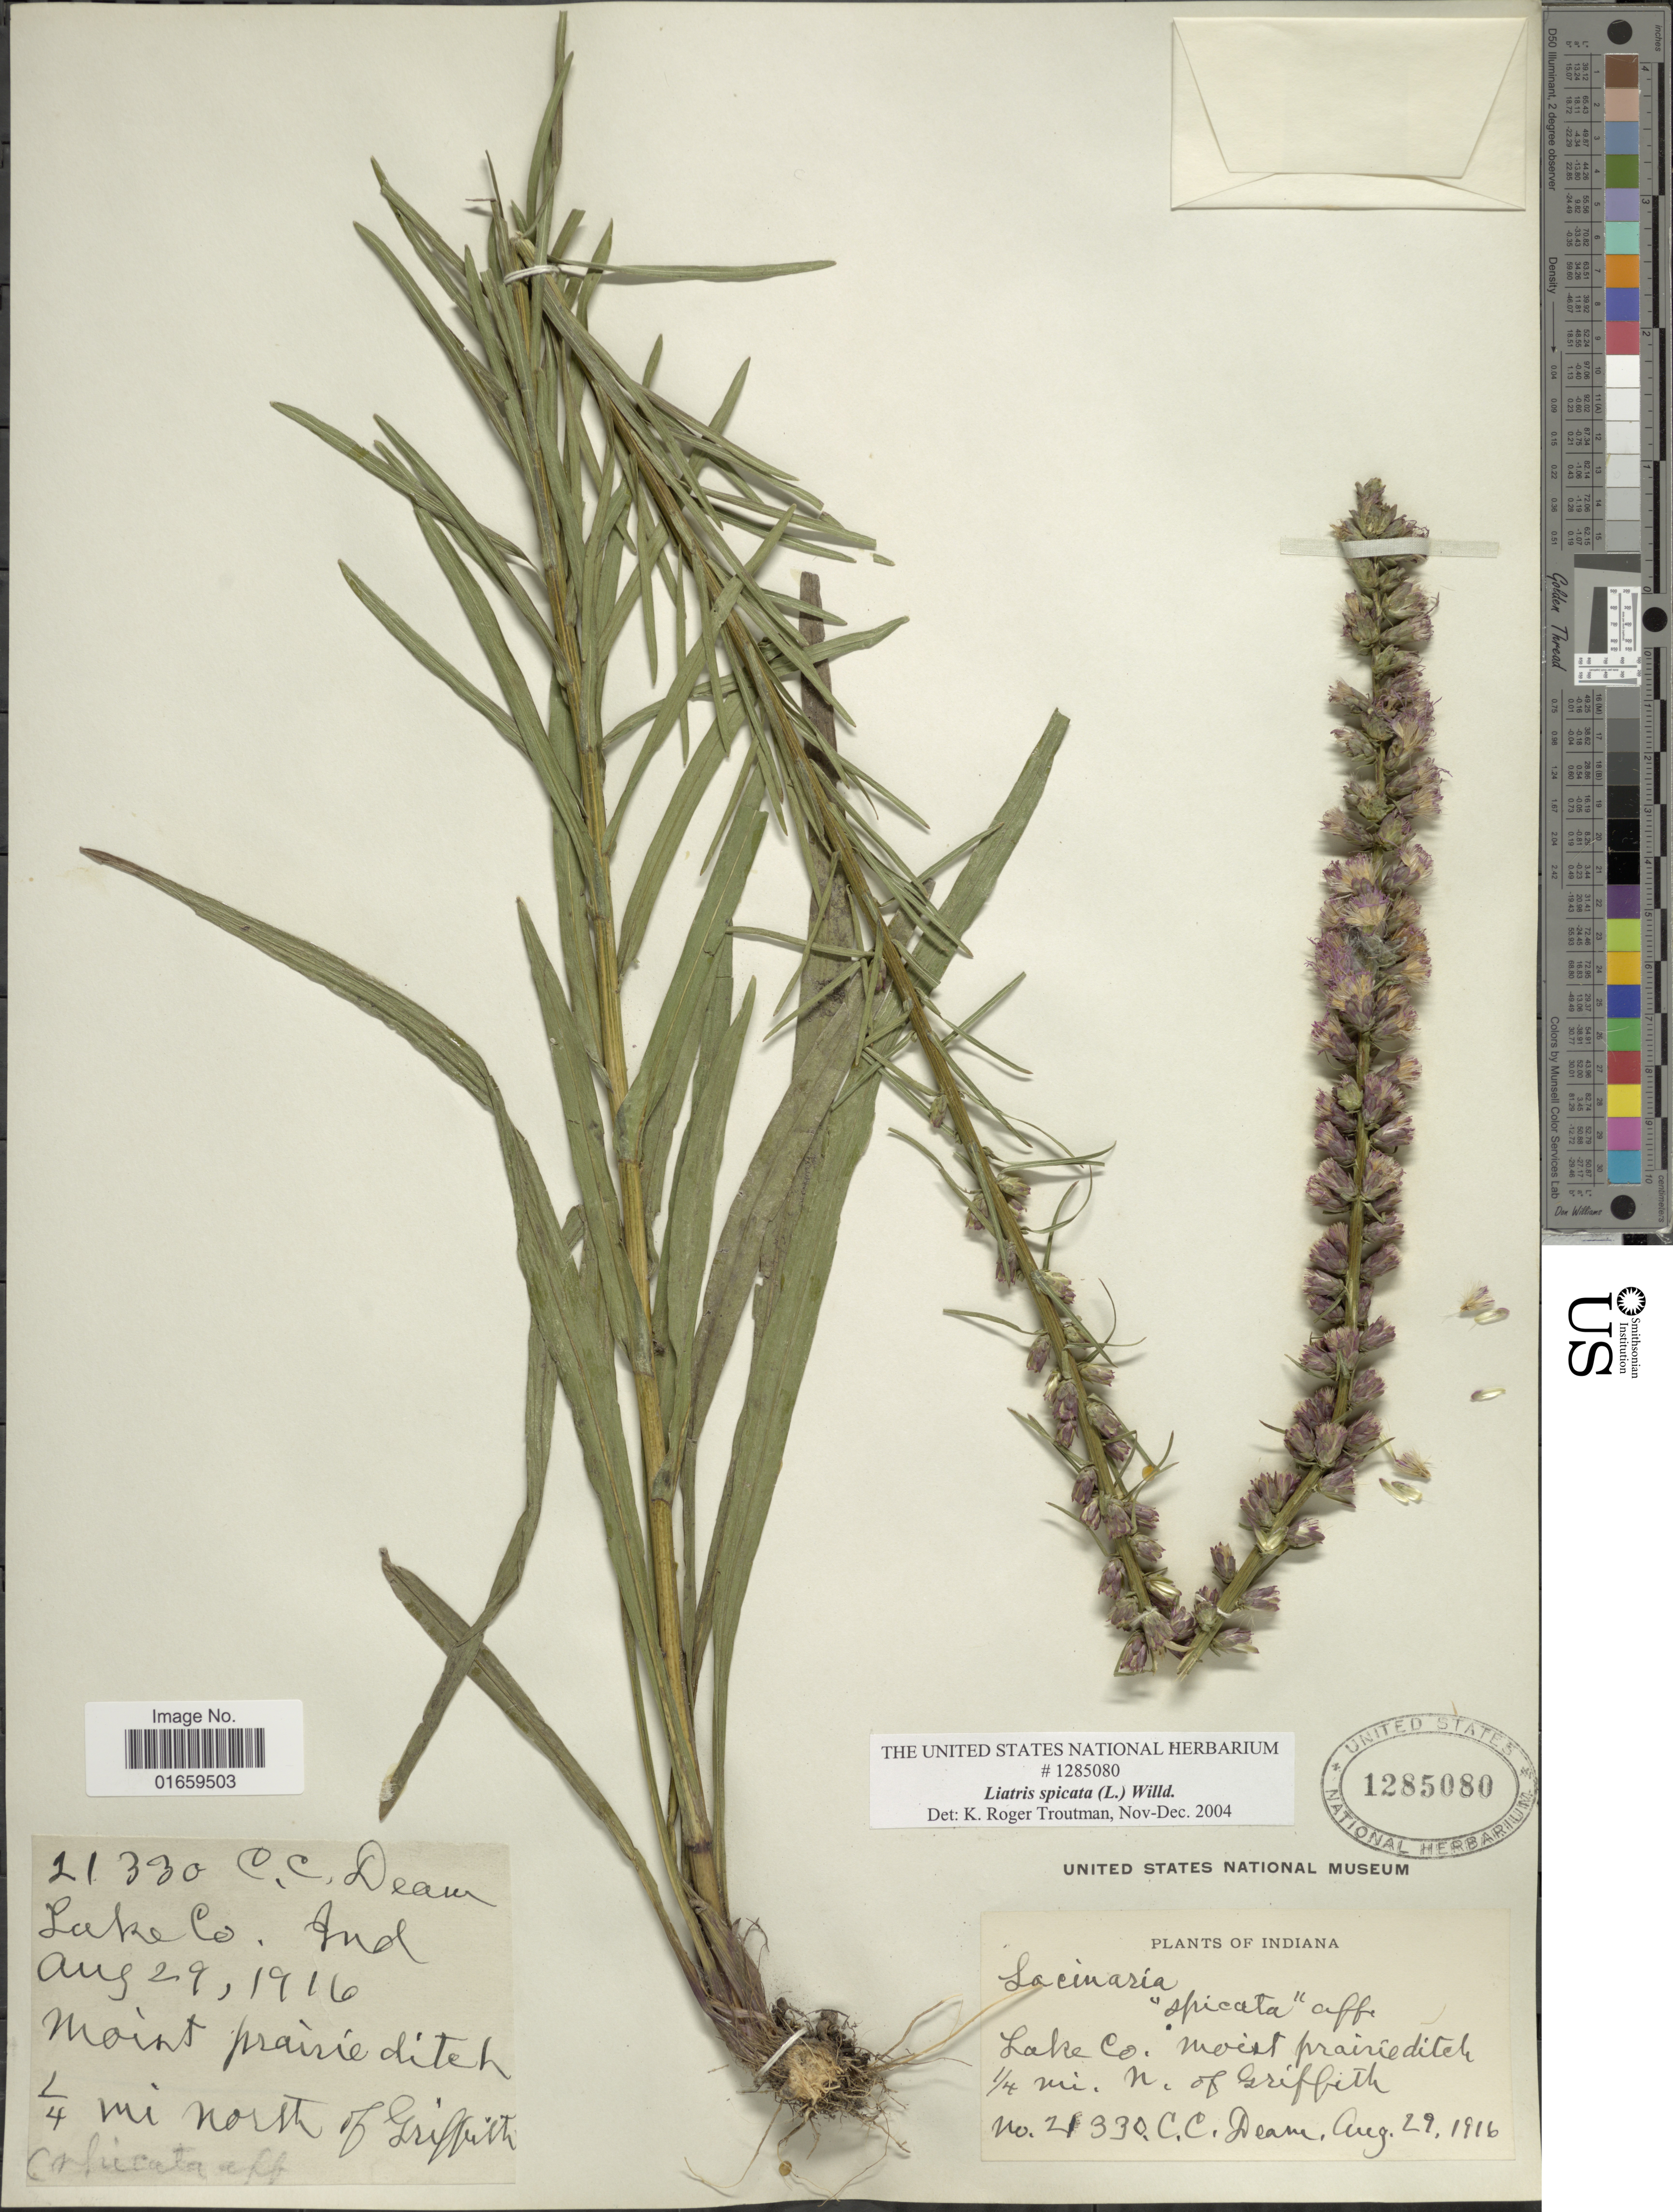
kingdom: Plantae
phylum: Tracheophyta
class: Magnoliopsida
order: Asterales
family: Asteraceae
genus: Liatris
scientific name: Liatris spicata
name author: (L.) Willd.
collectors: C. C. Deam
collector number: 21330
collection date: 1916-08-29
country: United States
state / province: Indiana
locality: Lake Co., 1/4 mi. n. of Griffith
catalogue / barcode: US 1285080